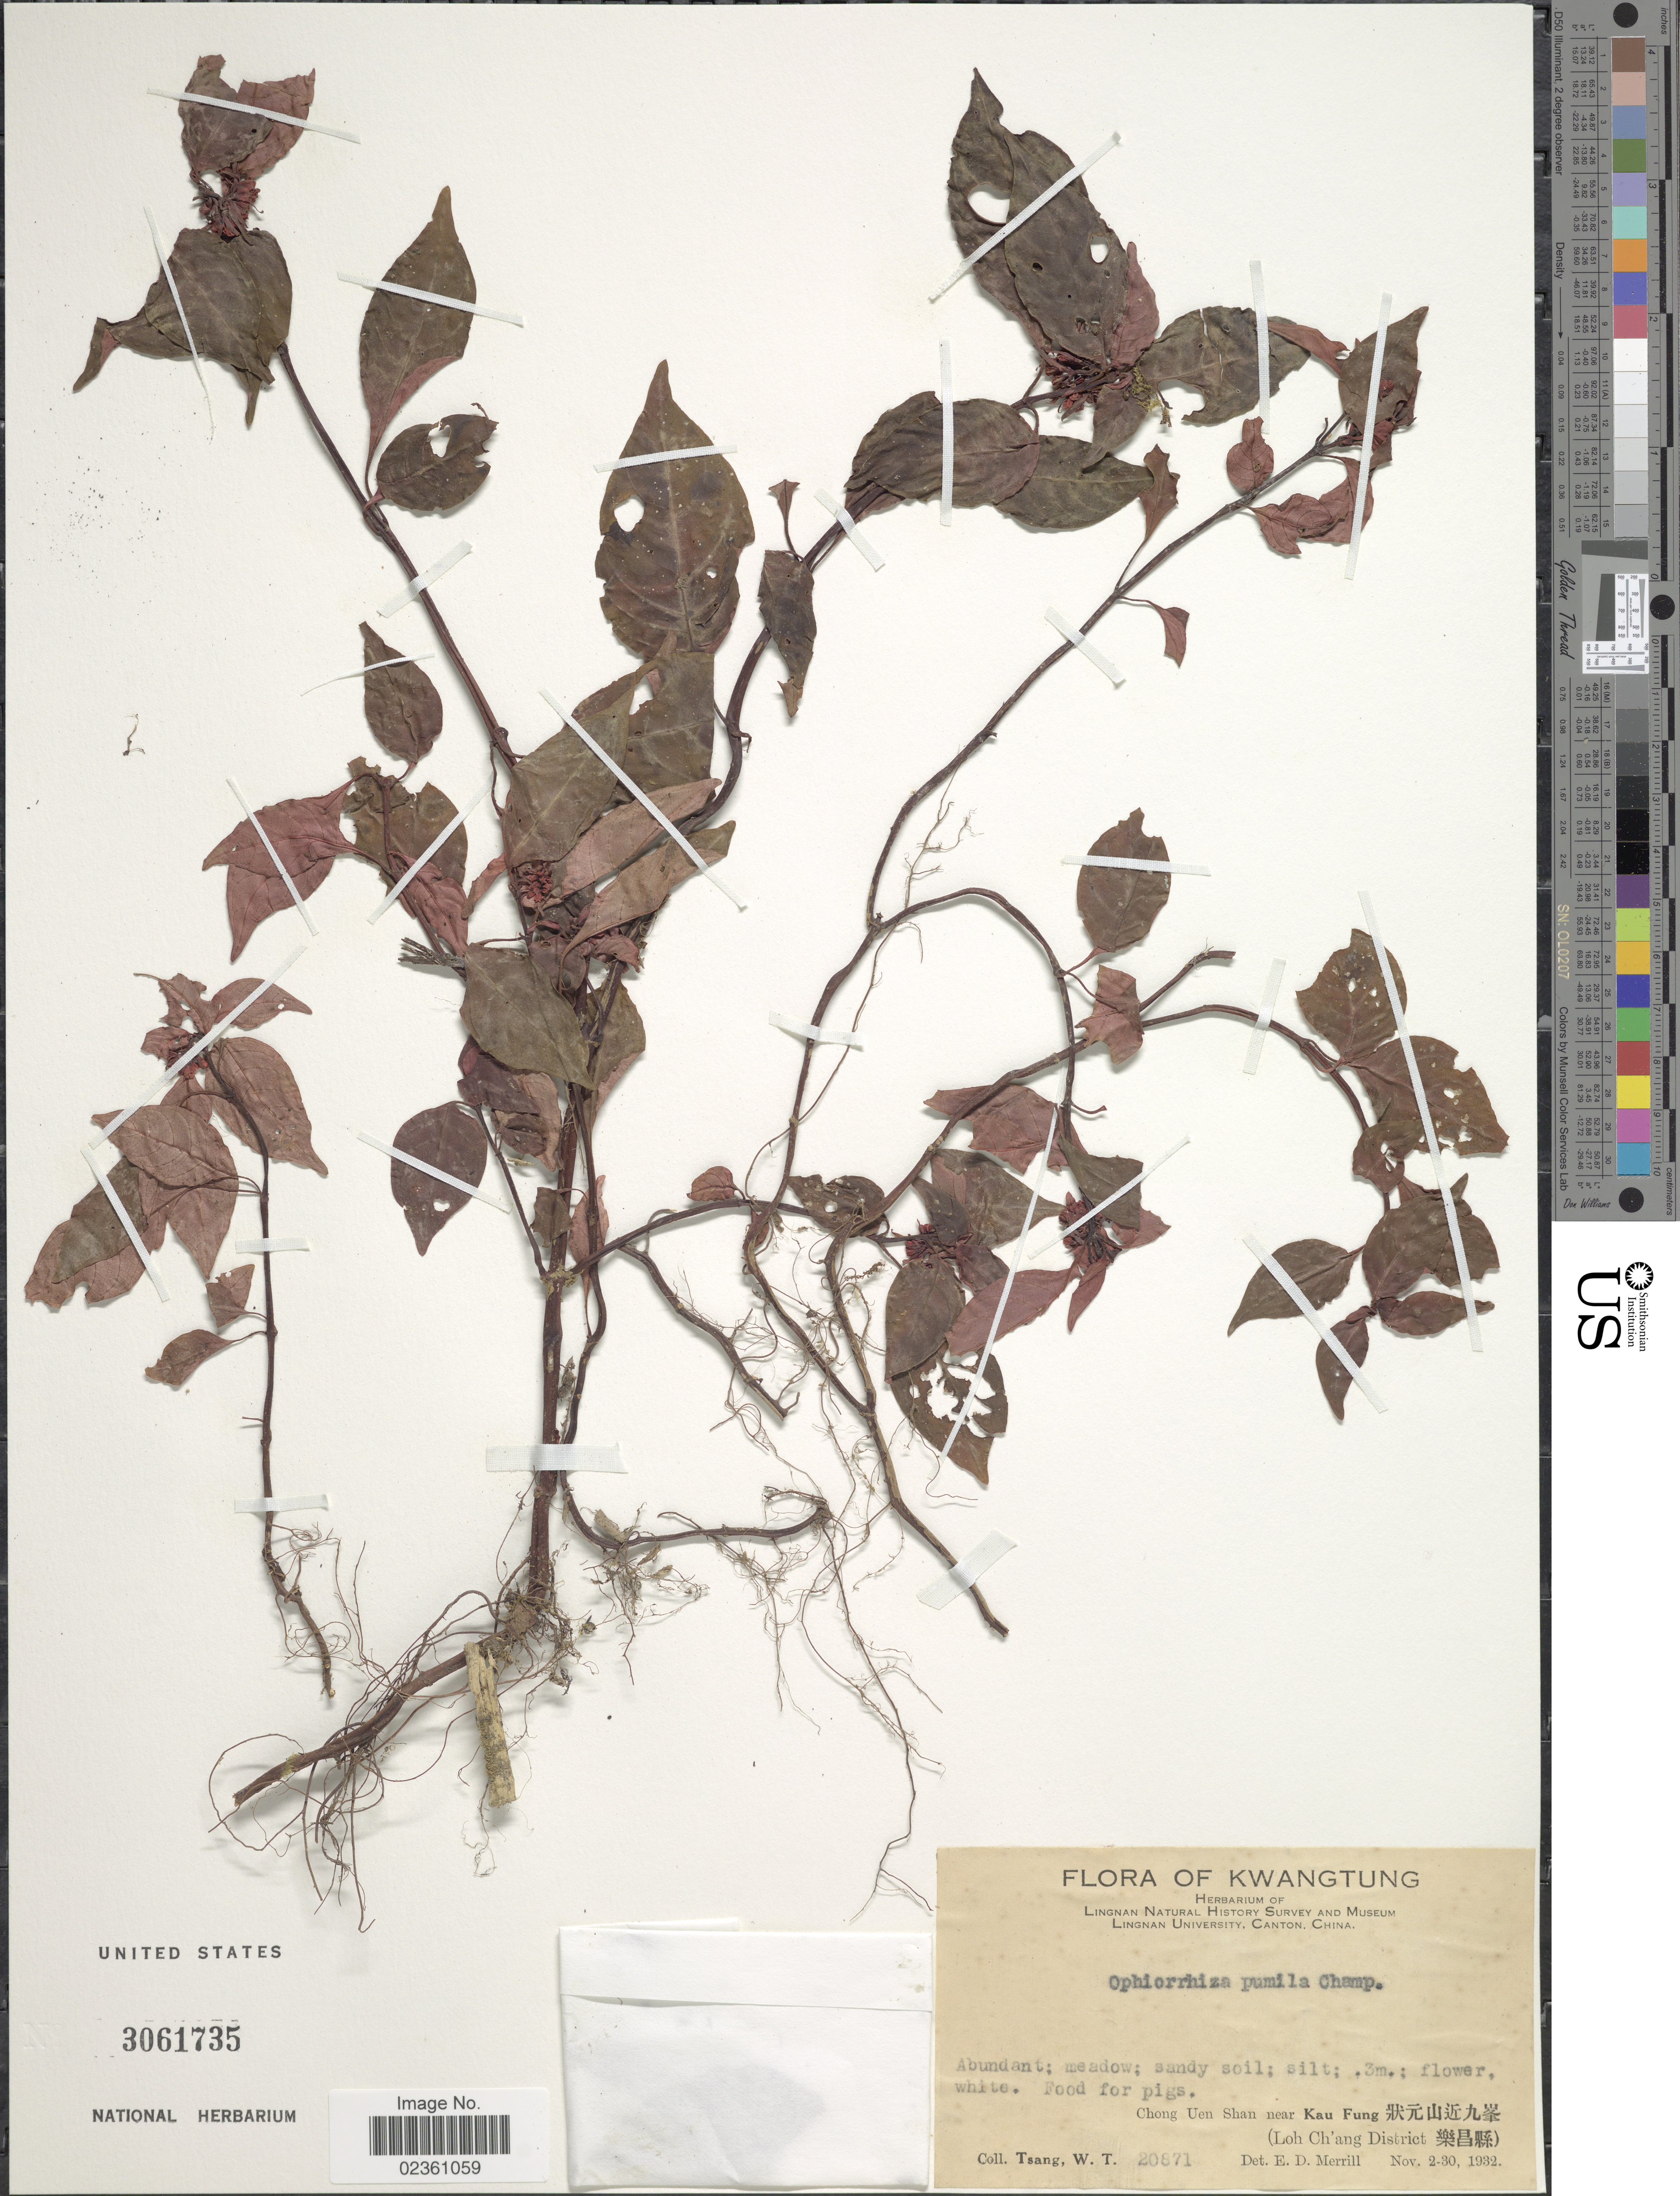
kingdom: Plantae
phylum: Tracheophyta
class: Magnoliopsida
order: Gentianales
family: Rubiaceae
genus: Ophiorrhiza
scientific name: Ophiorrhiza pumila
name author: Champ. ex Benth.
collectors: W. T. Tsang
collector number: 20871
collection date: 1932-11-02/1932-11-30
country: China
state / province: Guangdong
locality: Chong Uen Shan near Kau Fung, (Loh Ch'ang District)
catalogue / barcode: US 3061735